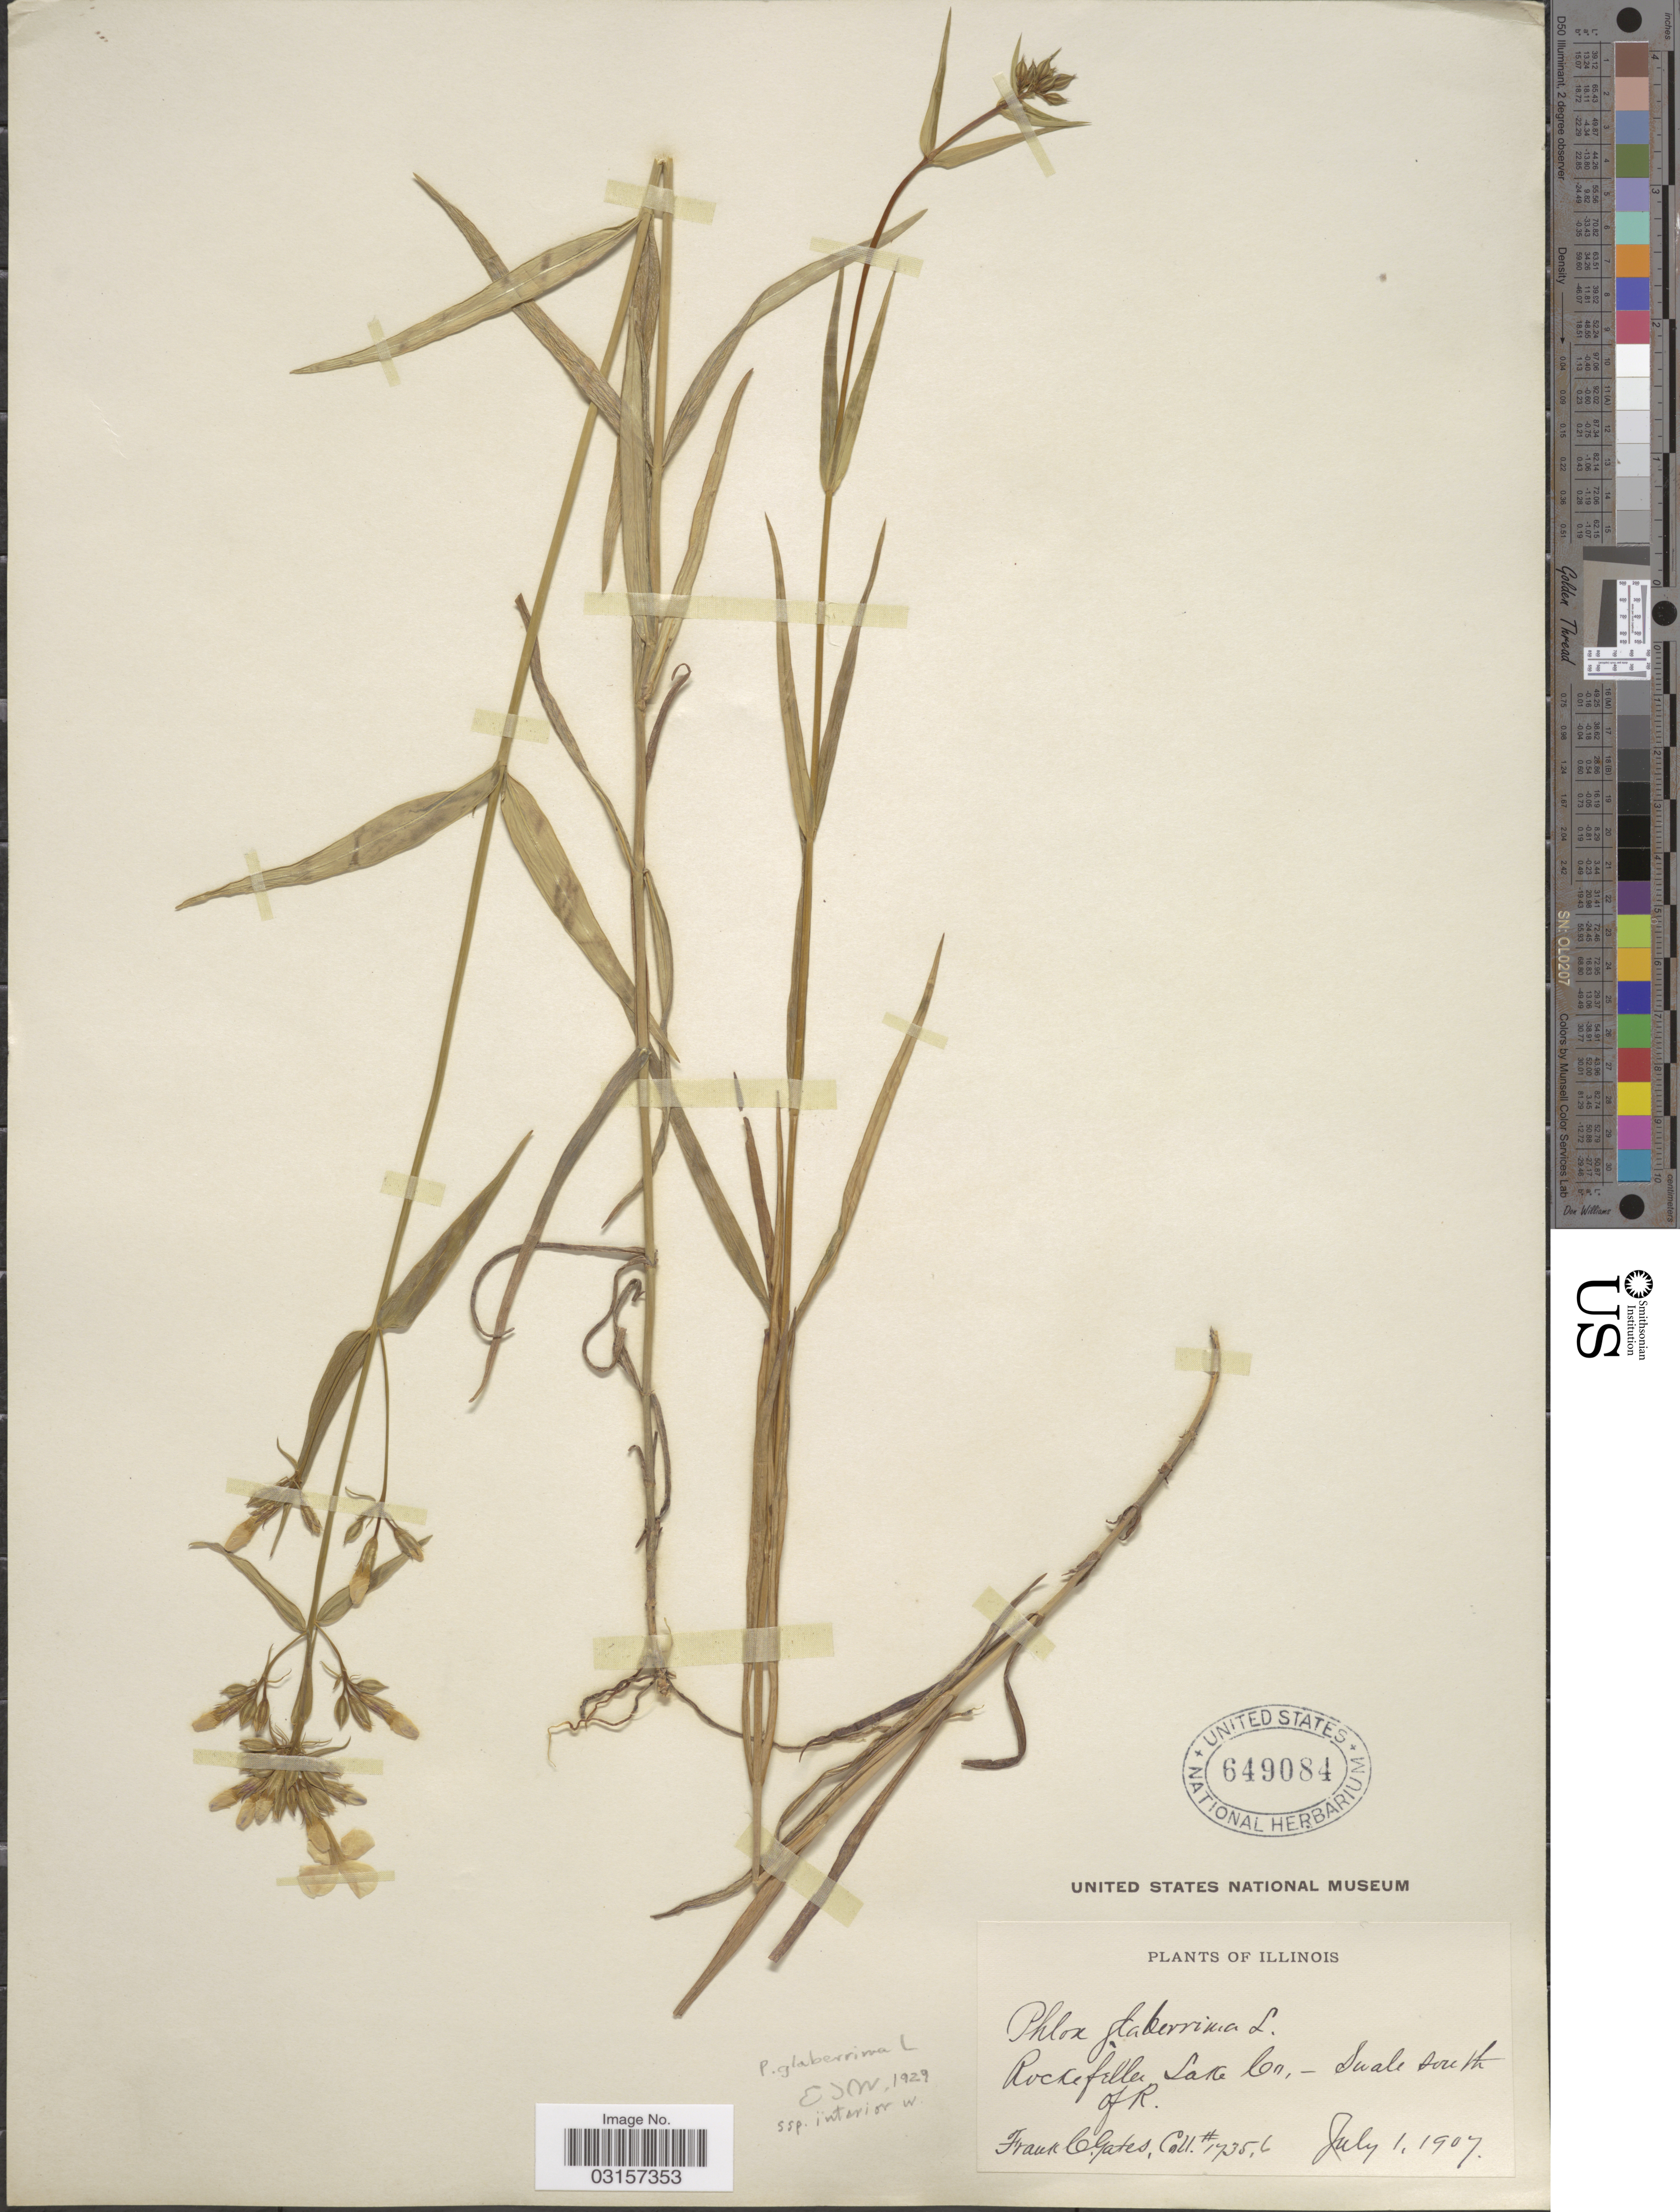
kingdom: Plantae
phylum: Tracheophyta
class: Magnoliopsida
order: Ericales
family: Polemoniaceae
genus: Phlox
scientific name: Phlox glaberrima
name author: L.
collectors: F. C. Gates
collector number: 17356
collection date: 1907-07-01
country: United States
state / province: Illinois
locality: Rockefeller Lake Co. - Swale south of R.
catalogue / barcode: US 649084